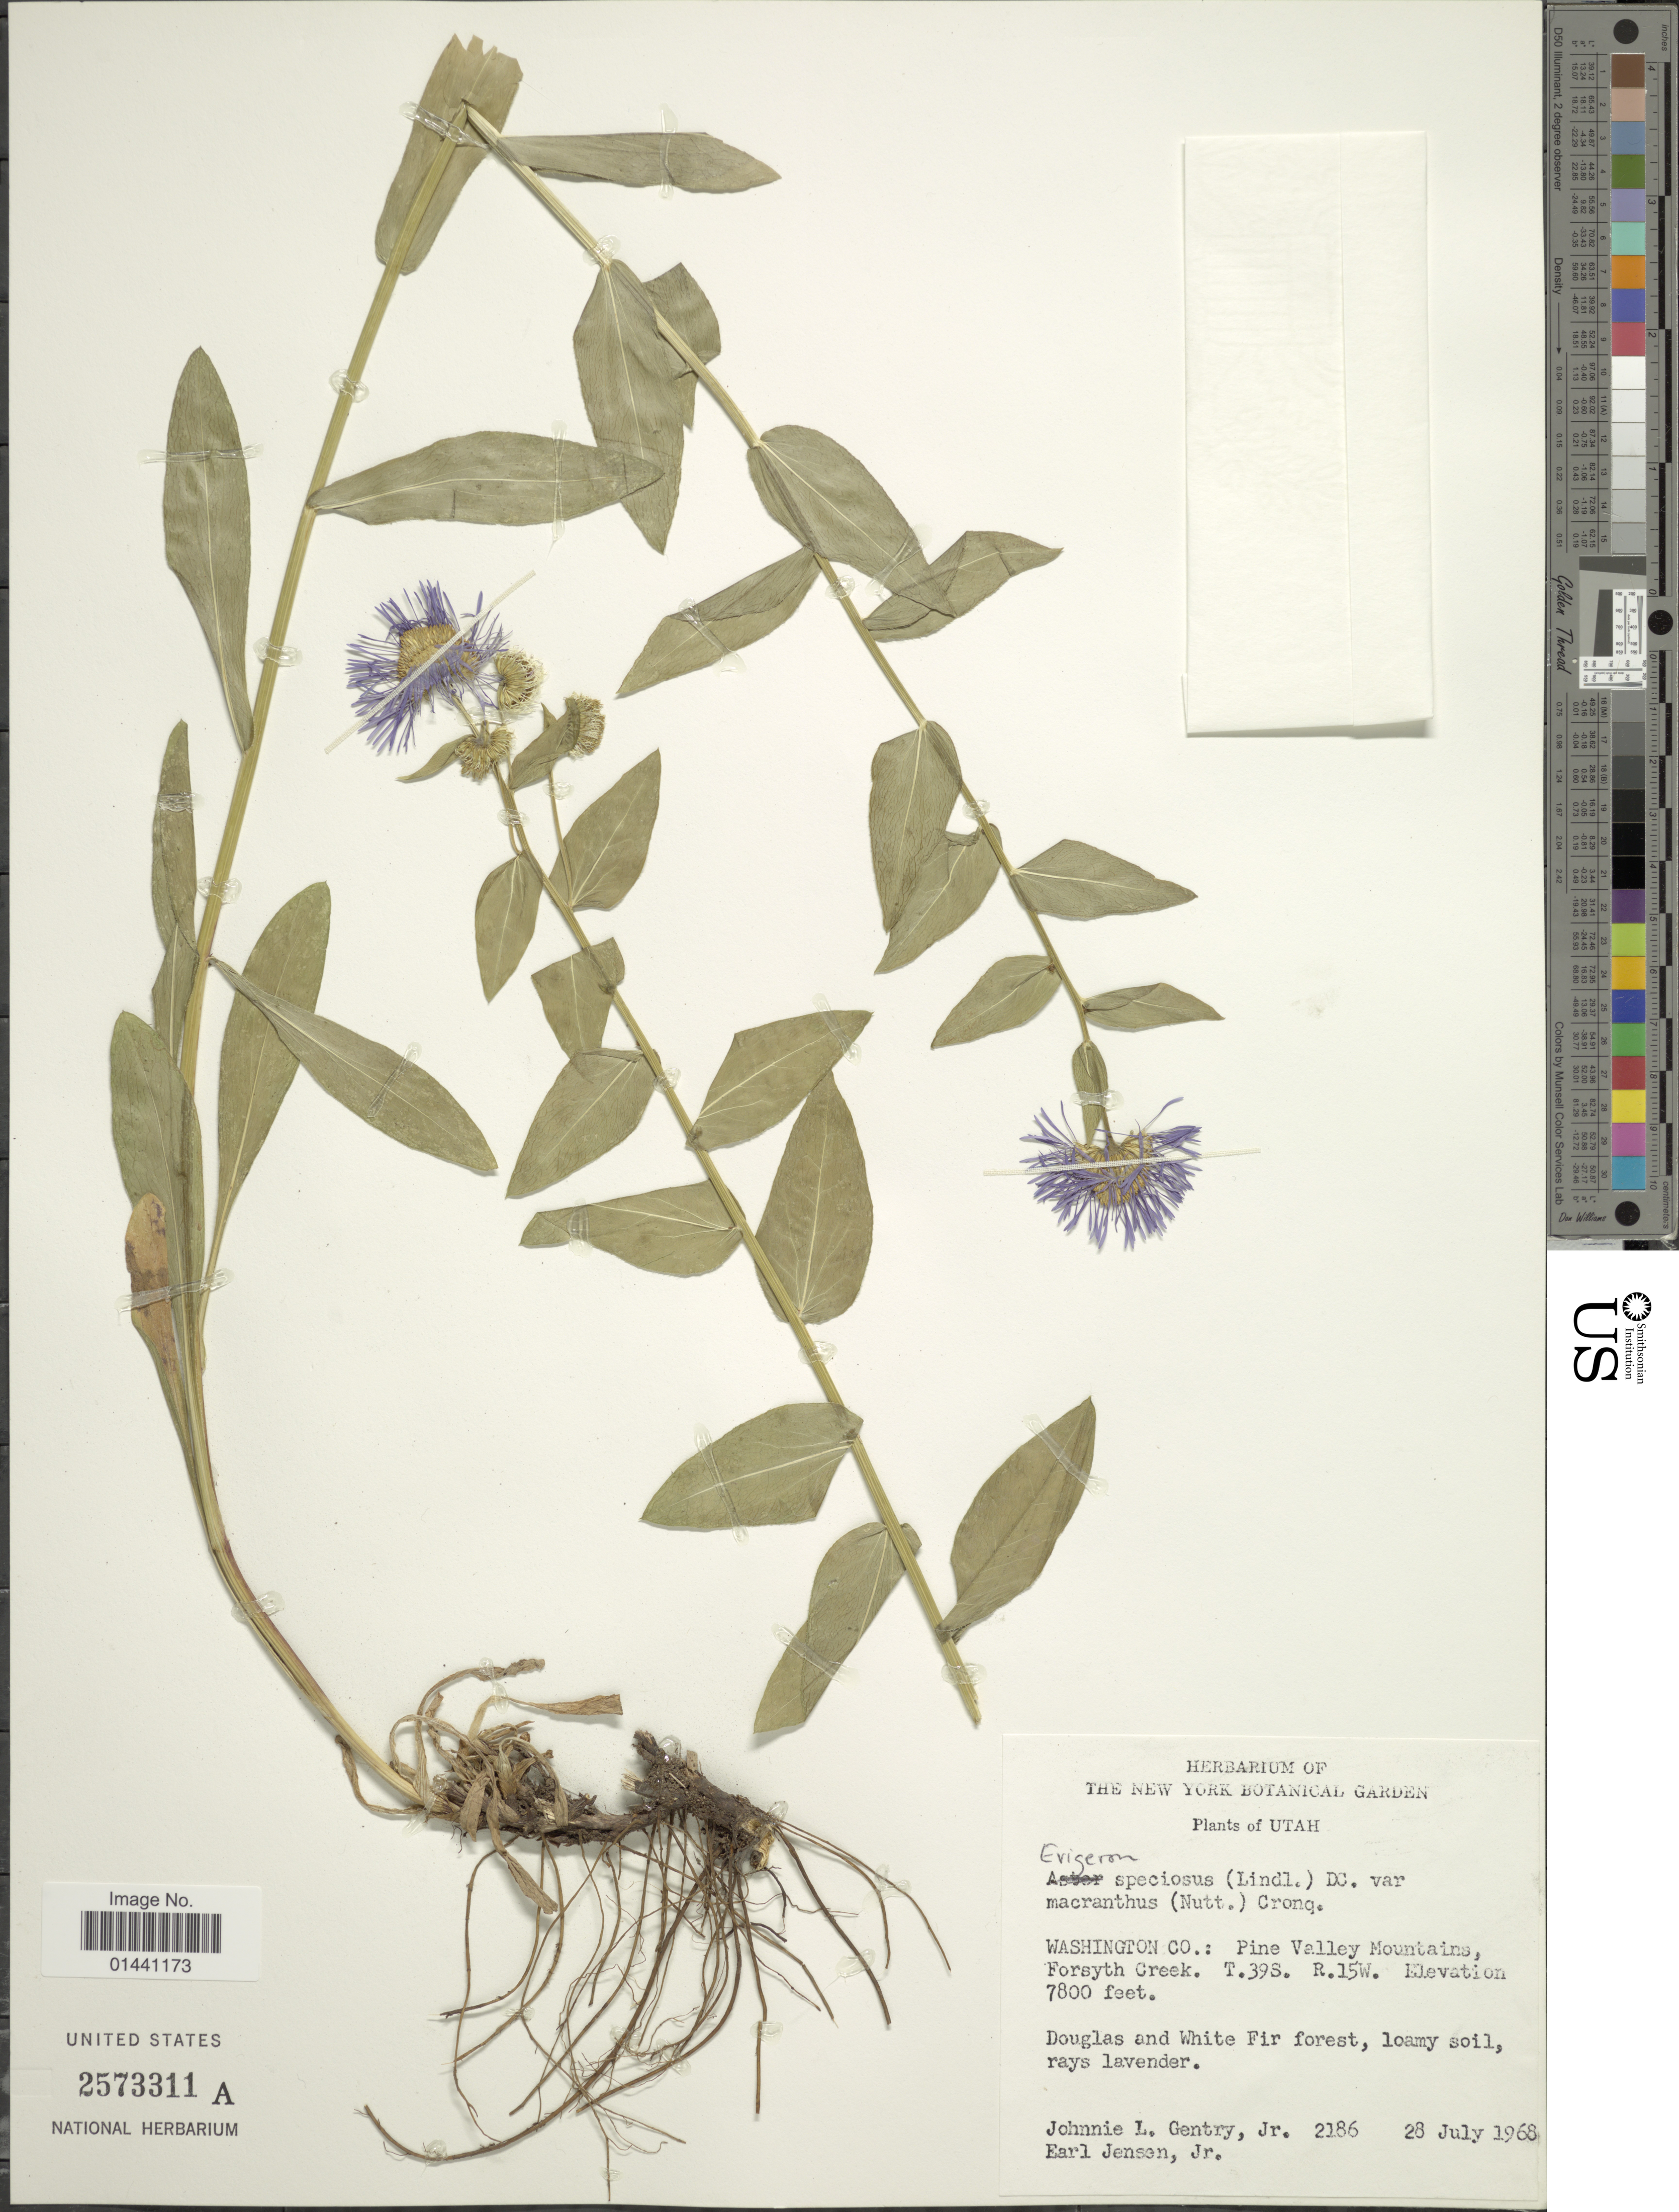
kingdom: Plantae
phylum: Tracheophyta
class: Magnoliopsida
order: Asterales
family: Asteraceae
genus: Erigeron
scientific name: Erigeron sp.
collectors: J. L. Gentry & E. Jensen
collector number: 2186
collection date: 1968-07-28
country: United States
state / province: Utah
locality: Washington Co.: Pine Valley Mountains, Forsyth Creek, T.39S. R.15W. Douglas and White Fir forest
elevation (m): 2377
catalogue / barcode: US 2573311A